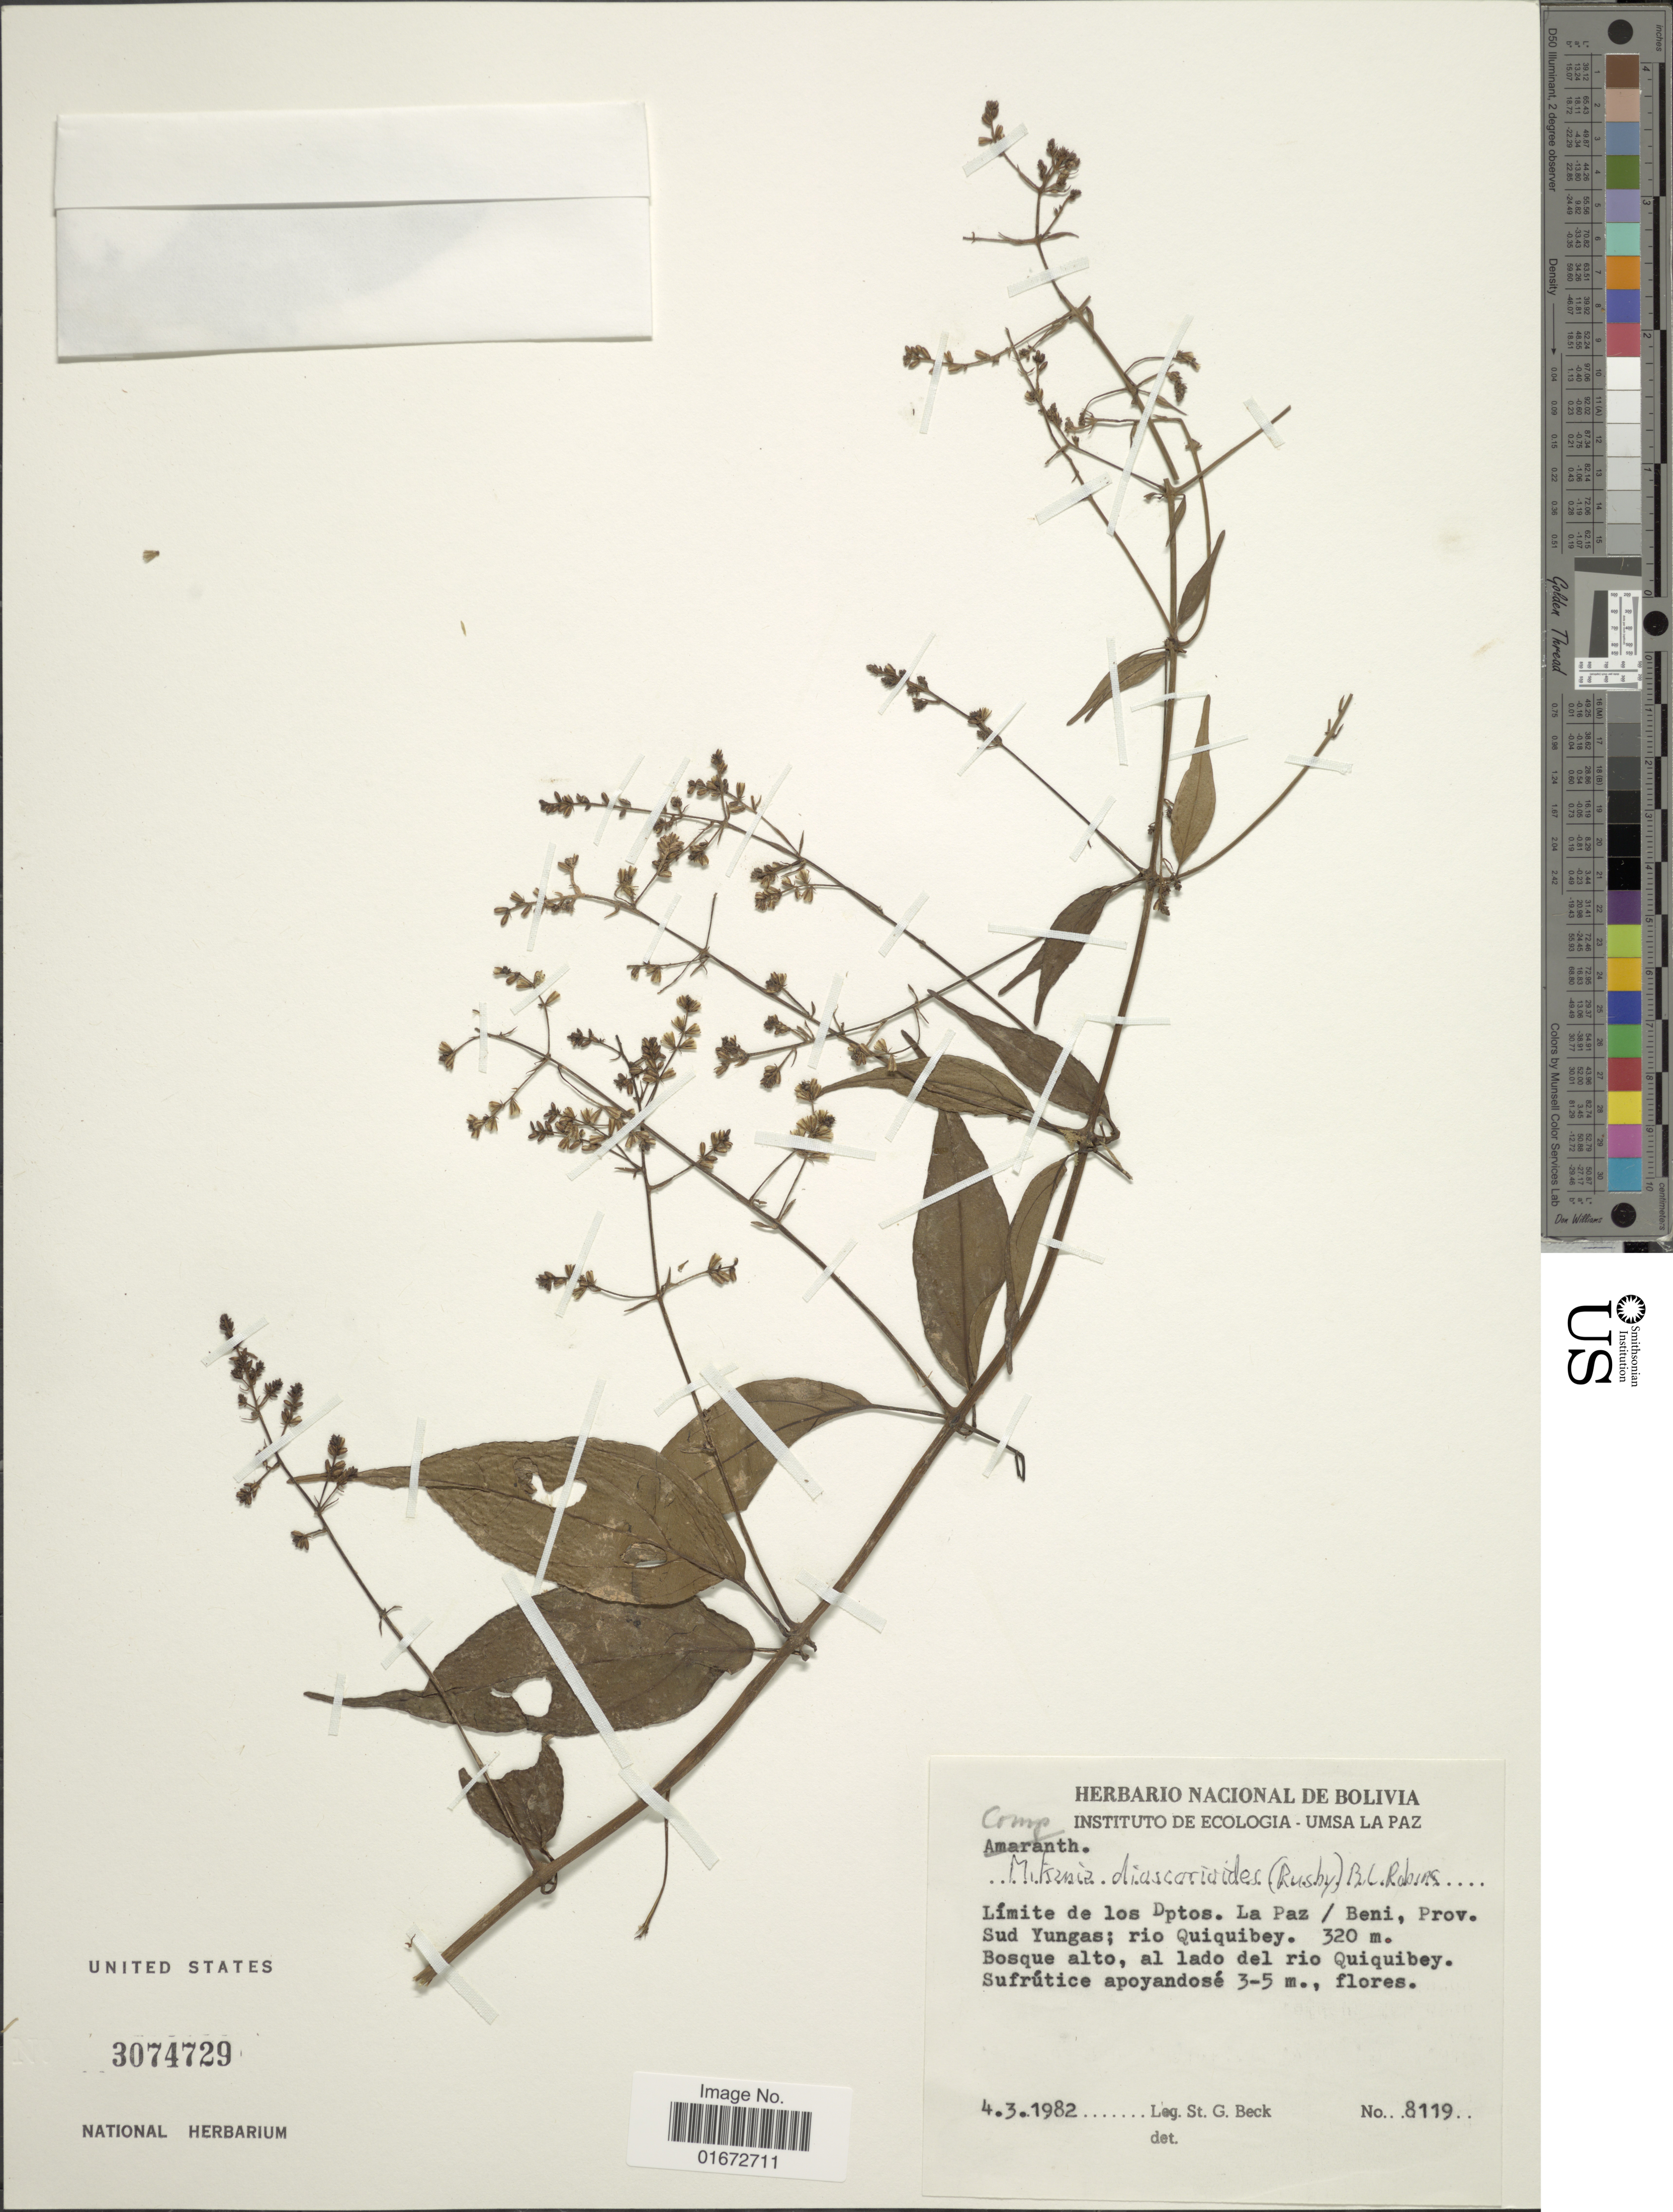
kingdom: Plantae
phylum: Tracheophyta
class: Magnoliopsida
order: Asterales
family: Asteraceae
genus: Mikania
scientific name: Mikania dioscoreoides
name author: (Rusby) B.L. Rob.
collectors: S. G. Beck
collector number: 8119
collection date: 1982-03-04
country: Bolivia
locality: Límite de los Dptos. La Paz / Beni, Prov. Sud Yungas; rio Quiquibey. Bosque alto, al lado del rio Quiquibey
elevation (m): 320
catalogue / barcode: US 3074729